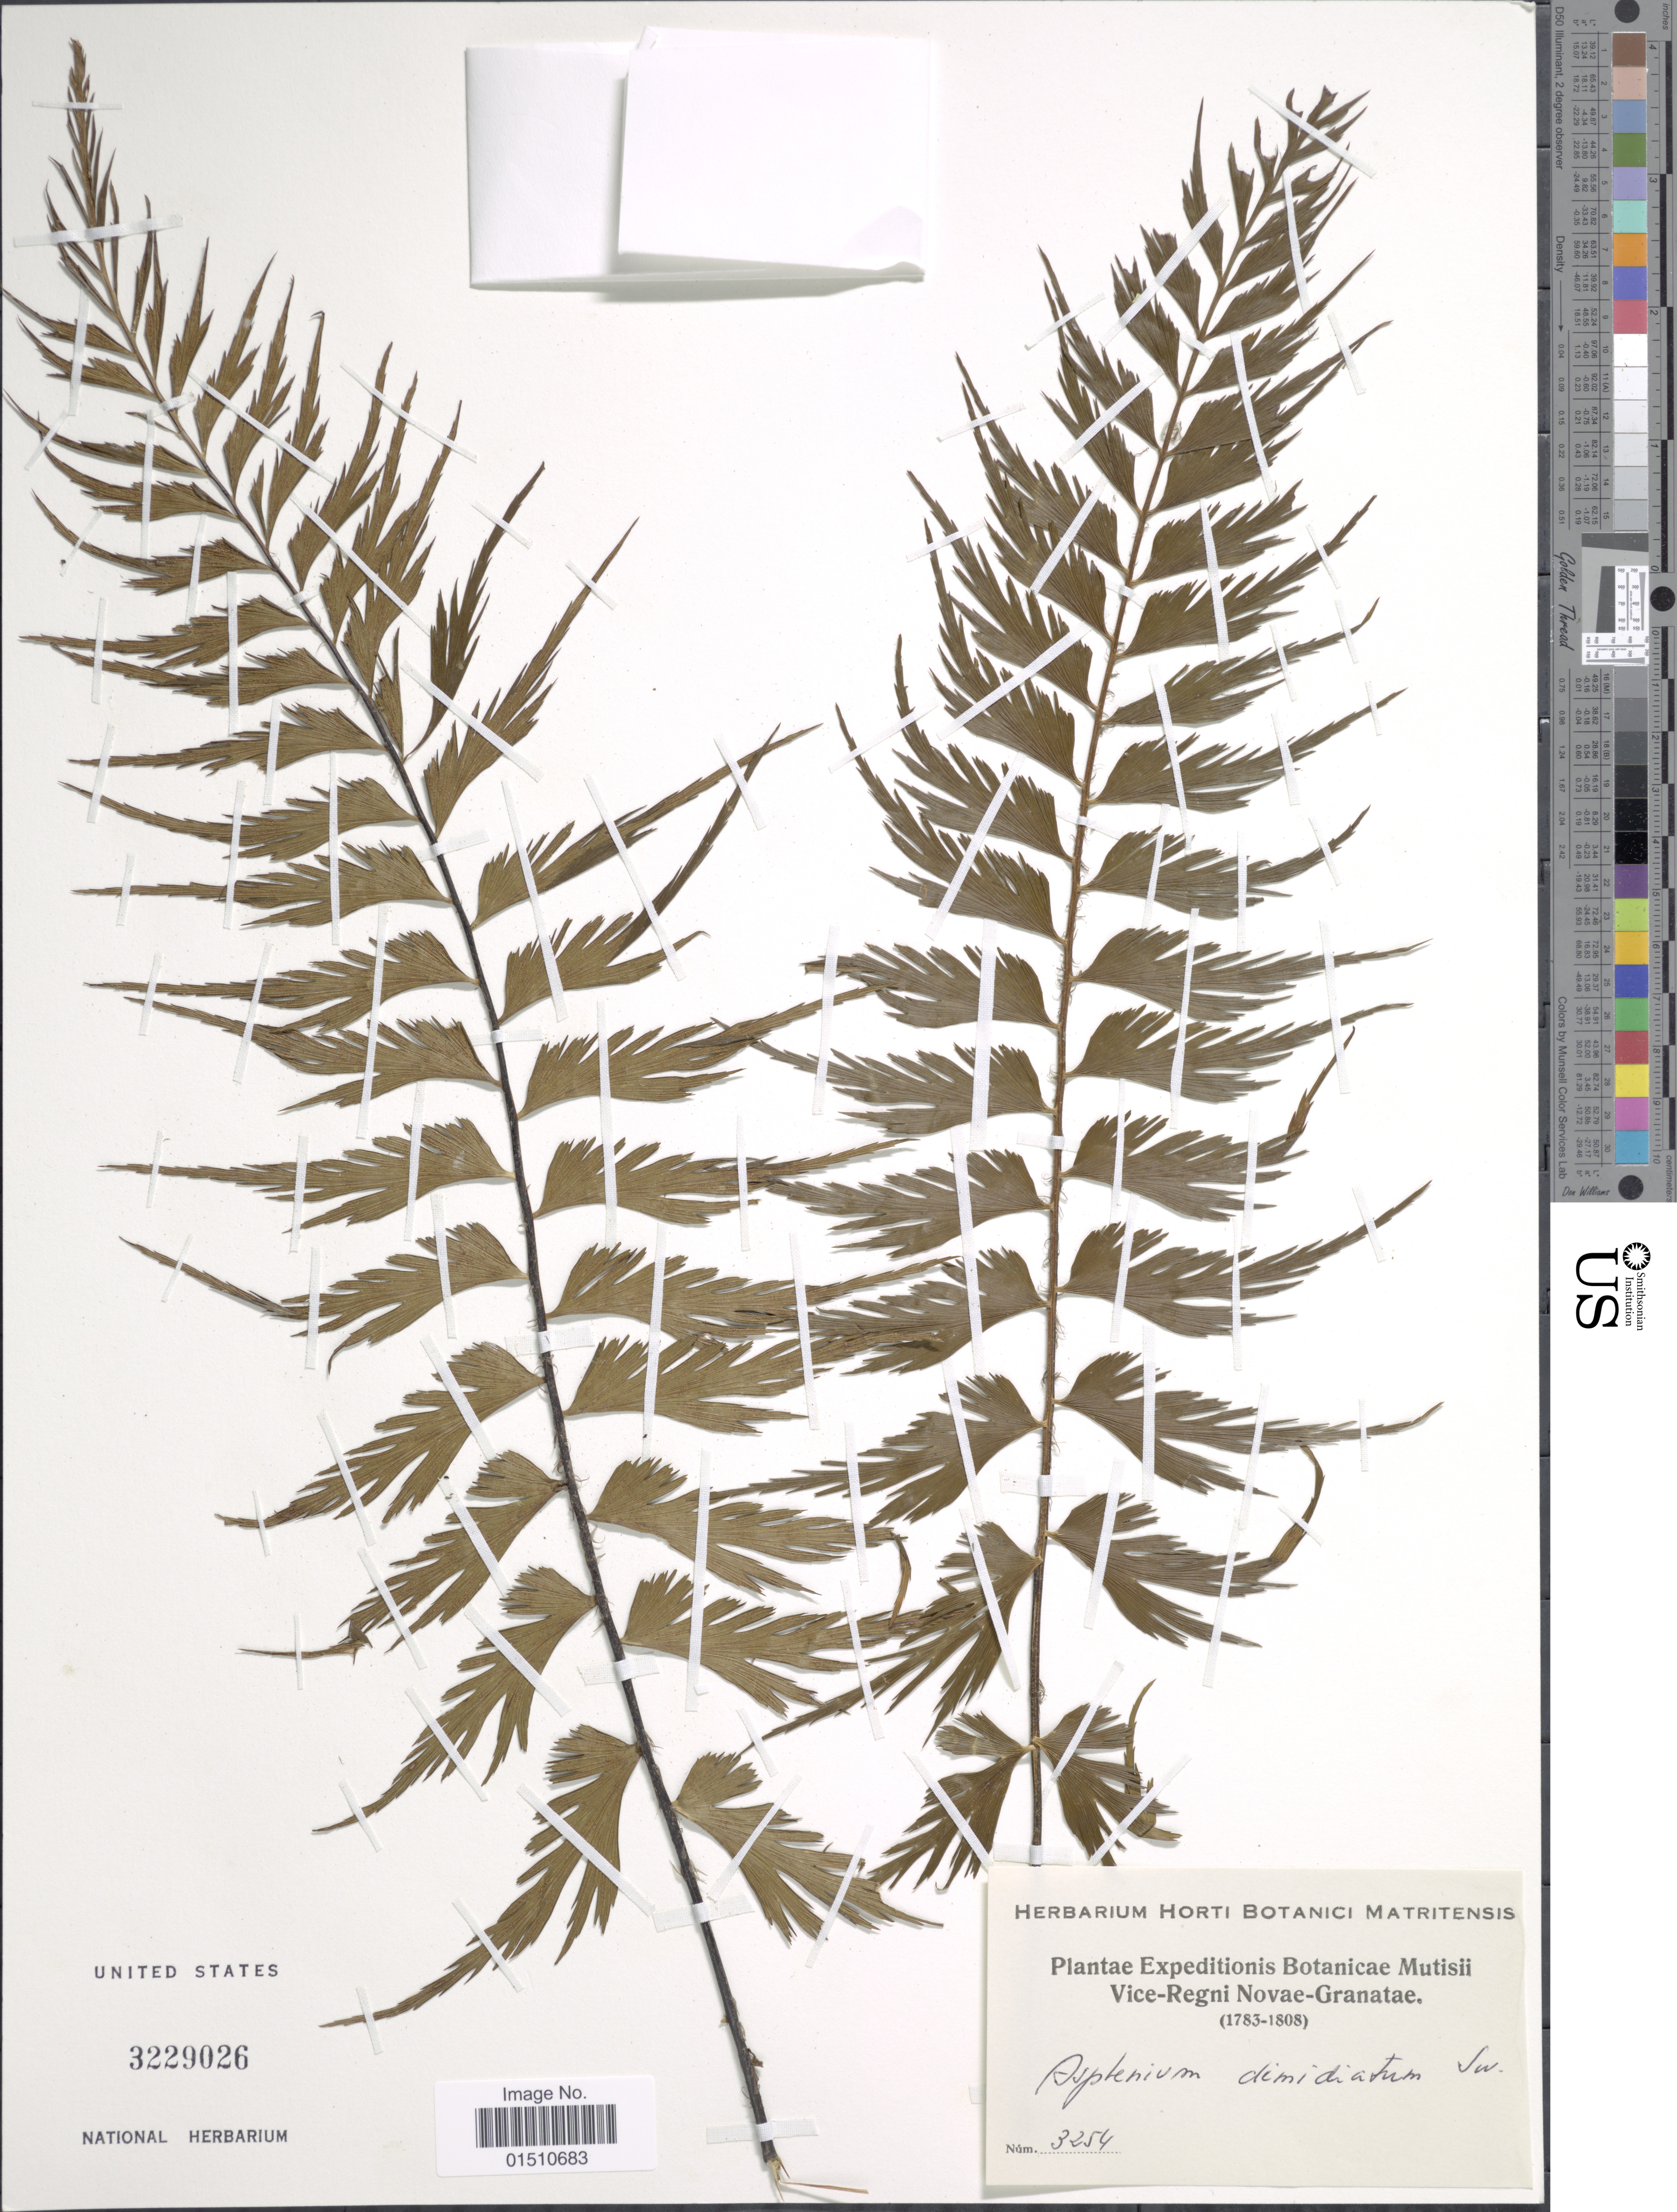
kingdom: Plantae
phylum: Tracheophyta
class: Polypodiopsida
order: Polypodiales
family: Aspleniaceae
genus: Asplenium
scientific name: Asplenium dimidiatum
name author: Sw.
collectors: Herbarium Horti Botanici Matritensis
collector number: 3254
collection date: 1783/1808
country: Colombia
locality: Vice-Regni Novae-Granatae.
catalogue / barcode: US 3229026